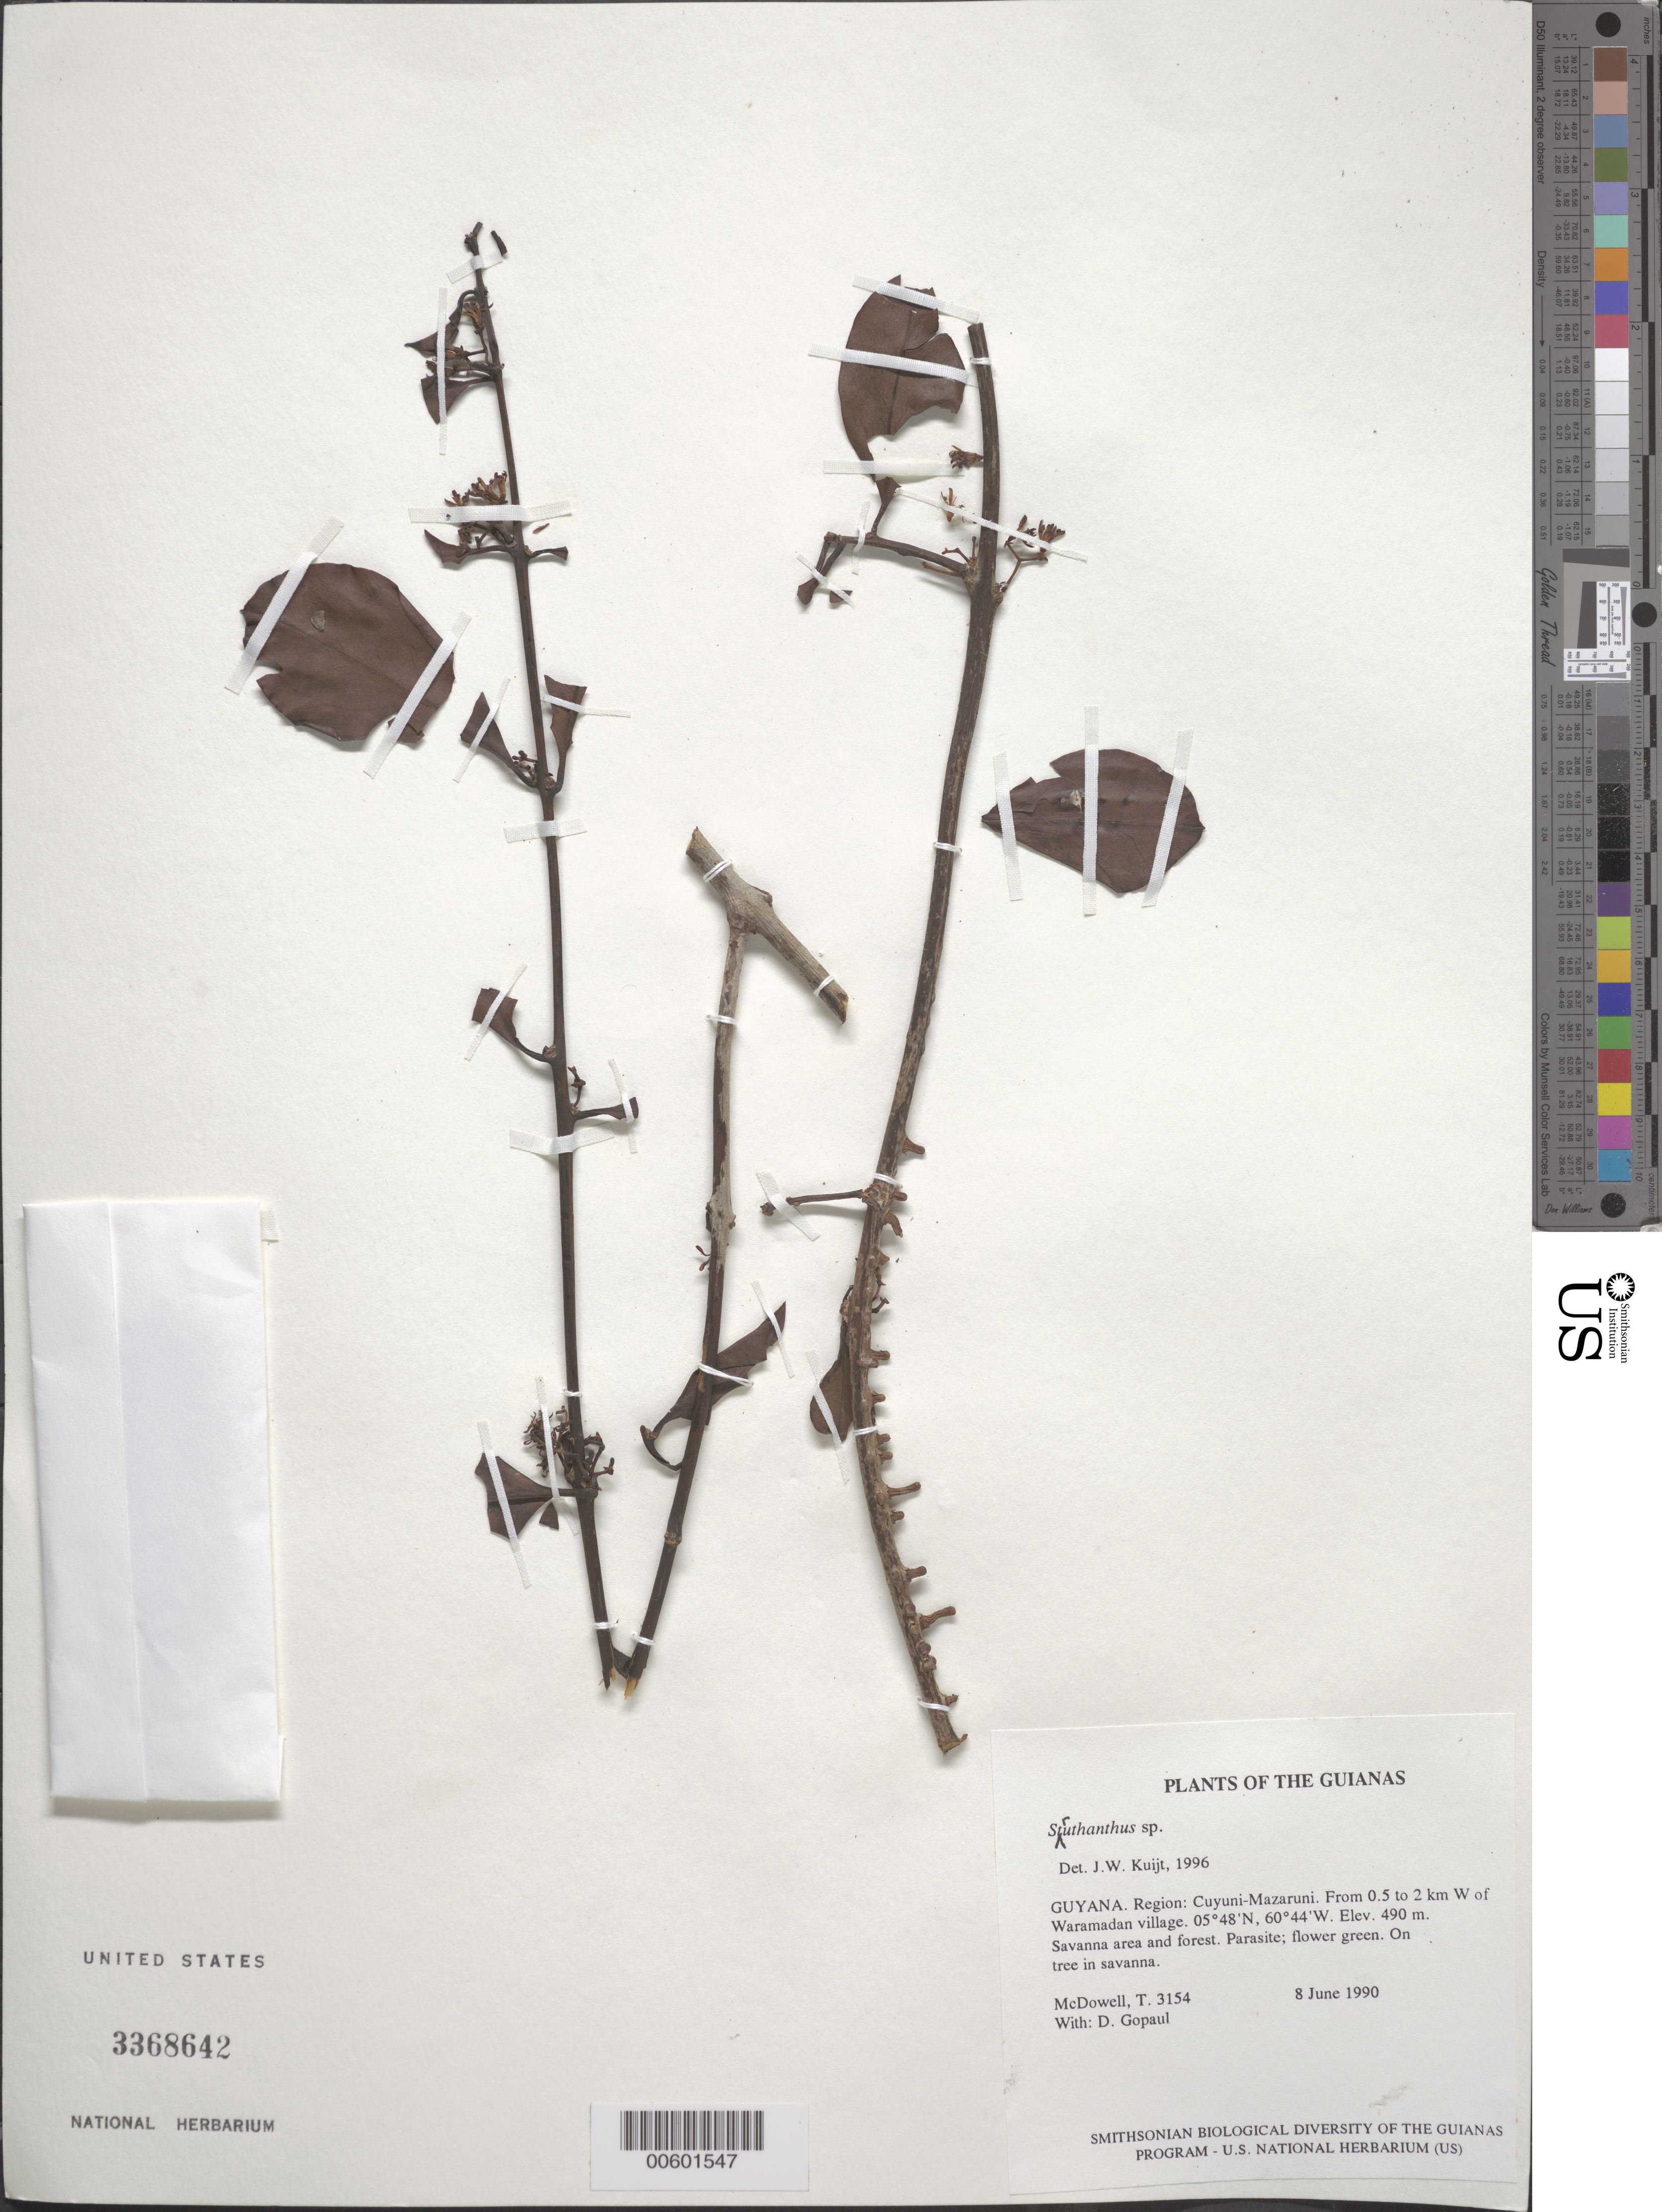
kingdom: Plantae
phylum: Tracheophyta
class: Magnoliopsida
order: Santalales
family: Loranthaceae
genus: Struthanthus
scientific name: Struthanthus sp.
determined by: Kuijt, Job, (CANADA)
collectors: T. McDowell & D. Gopaul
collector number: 3154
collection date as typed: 8 June 1990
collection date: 1990-06-08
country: Guyana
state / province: Cuyuni-Mazaruni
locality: From 0.5 to 2 km W of Waramadan village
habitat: Savanna area and forest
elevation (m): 490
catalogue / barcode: US 3368642